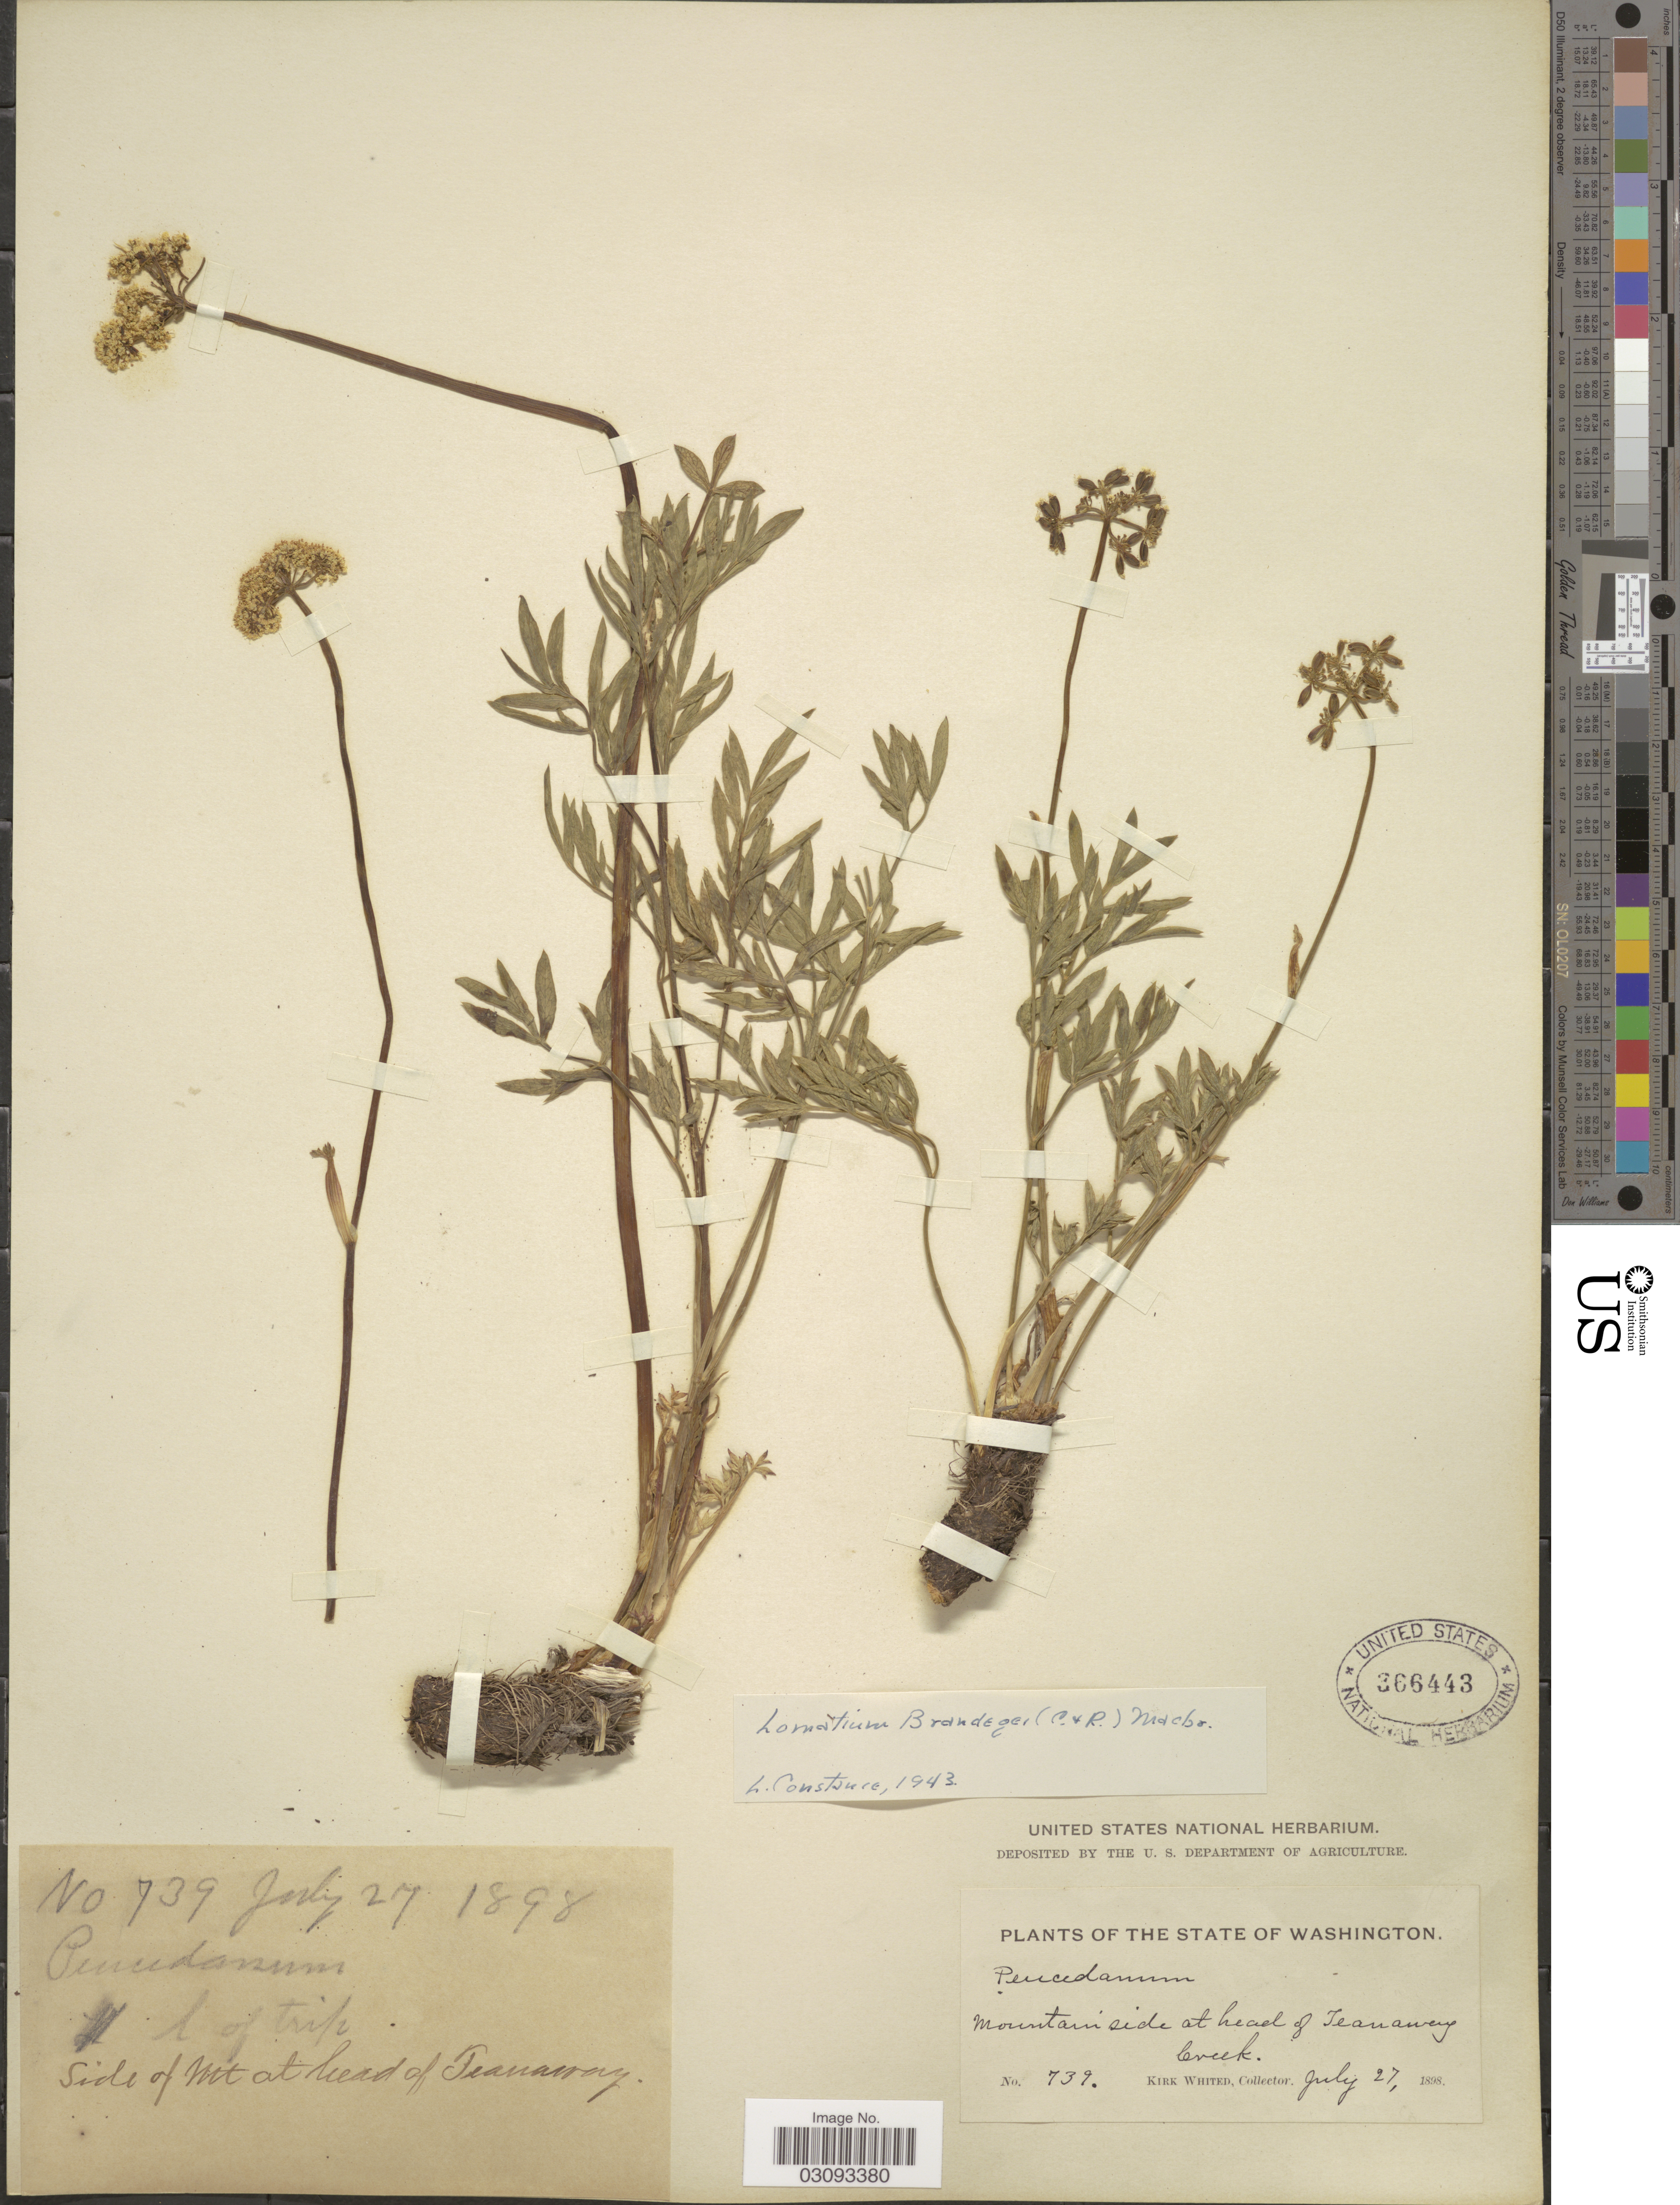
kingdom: Plantae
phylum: Tracheophyta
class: Magnoliopsida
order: Apiales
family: Apiaceae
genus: Lomatium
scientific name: Lomatium brandegeei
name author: (J.M. Coult. & Rose) J.F. Macbr.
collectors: K. Whited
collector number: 739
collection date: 1898-07-27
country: United States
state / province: Washington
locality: Mountainside at head of Teanaway Creek.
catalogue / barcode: US 366443